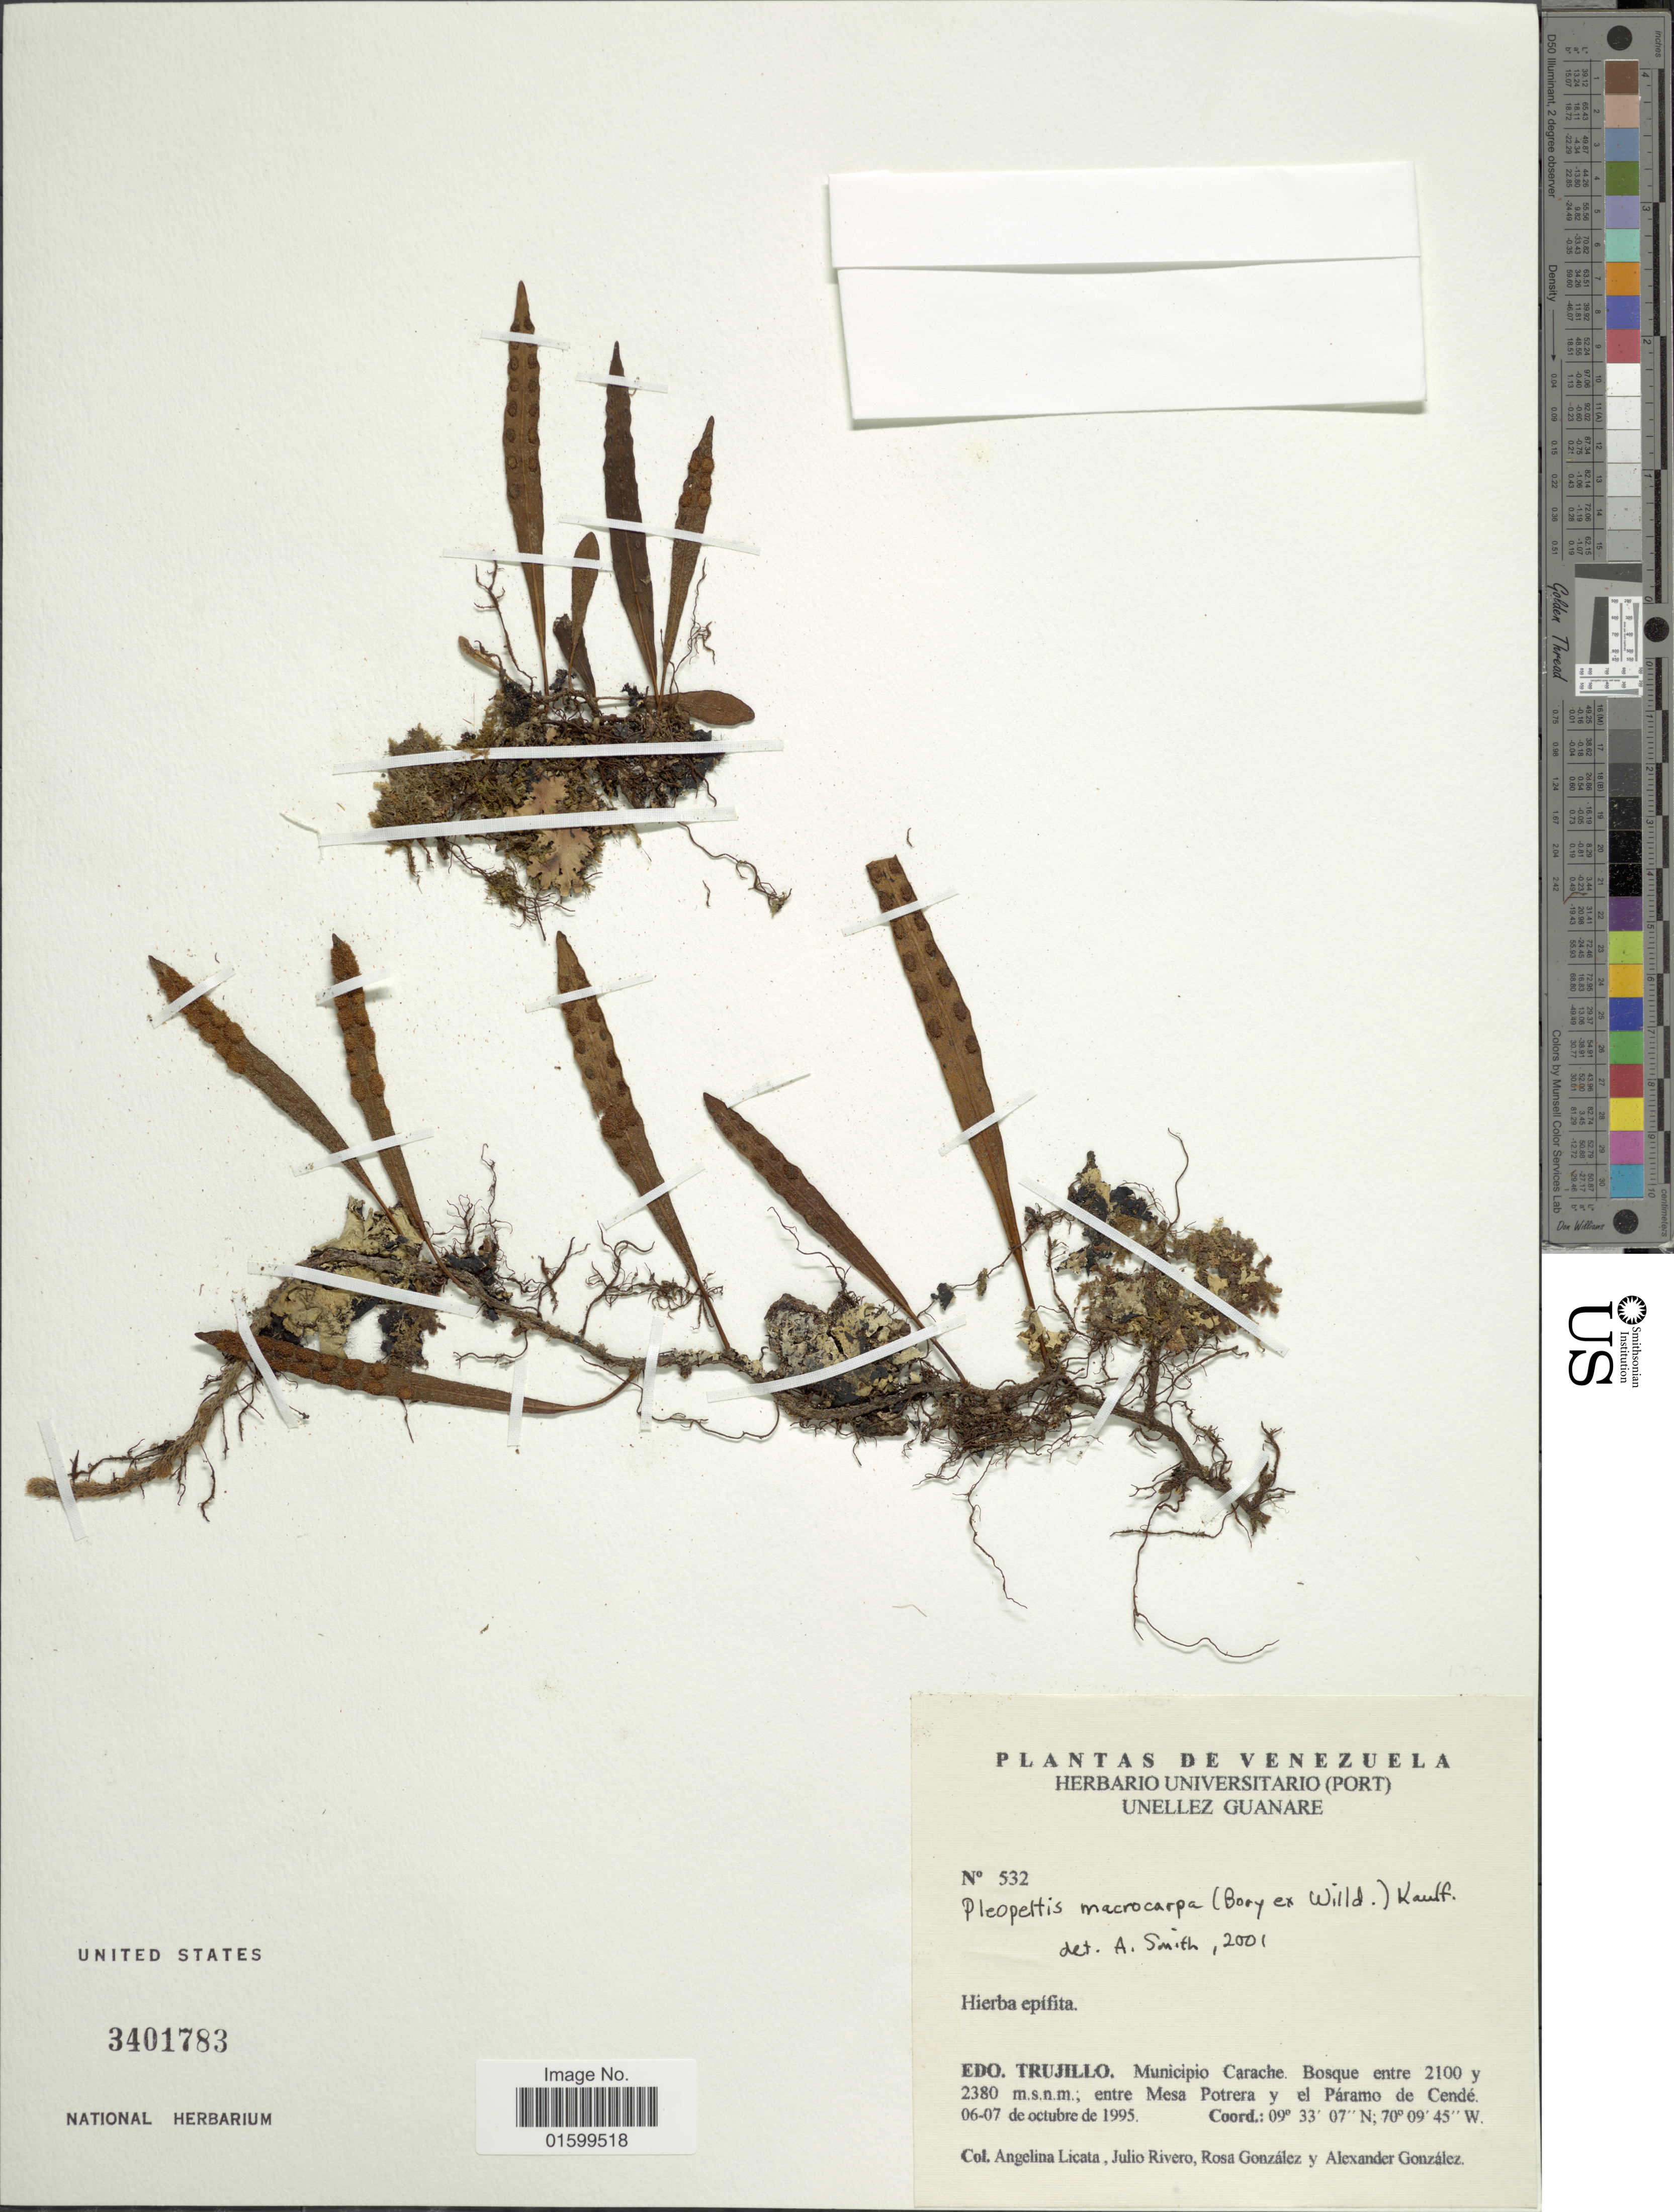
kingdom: Plantae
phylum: Tracheophyta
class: Polypodiopsida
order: Polypodiales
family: Polypodiaceae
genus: Pleopeltis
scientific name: Pleopeltis macrocarpa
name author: (Bory ex Willd.) Kaulf.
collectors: A. Licata, J. Rivero, R. González & A. C. González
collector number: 532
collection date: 1995-10-06/1995-10-07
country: Venezuela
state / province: Trujillo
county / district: Carache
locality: Mesa Potrera y el Páramo de Cendé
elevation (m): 2100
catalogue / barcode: US 3401783